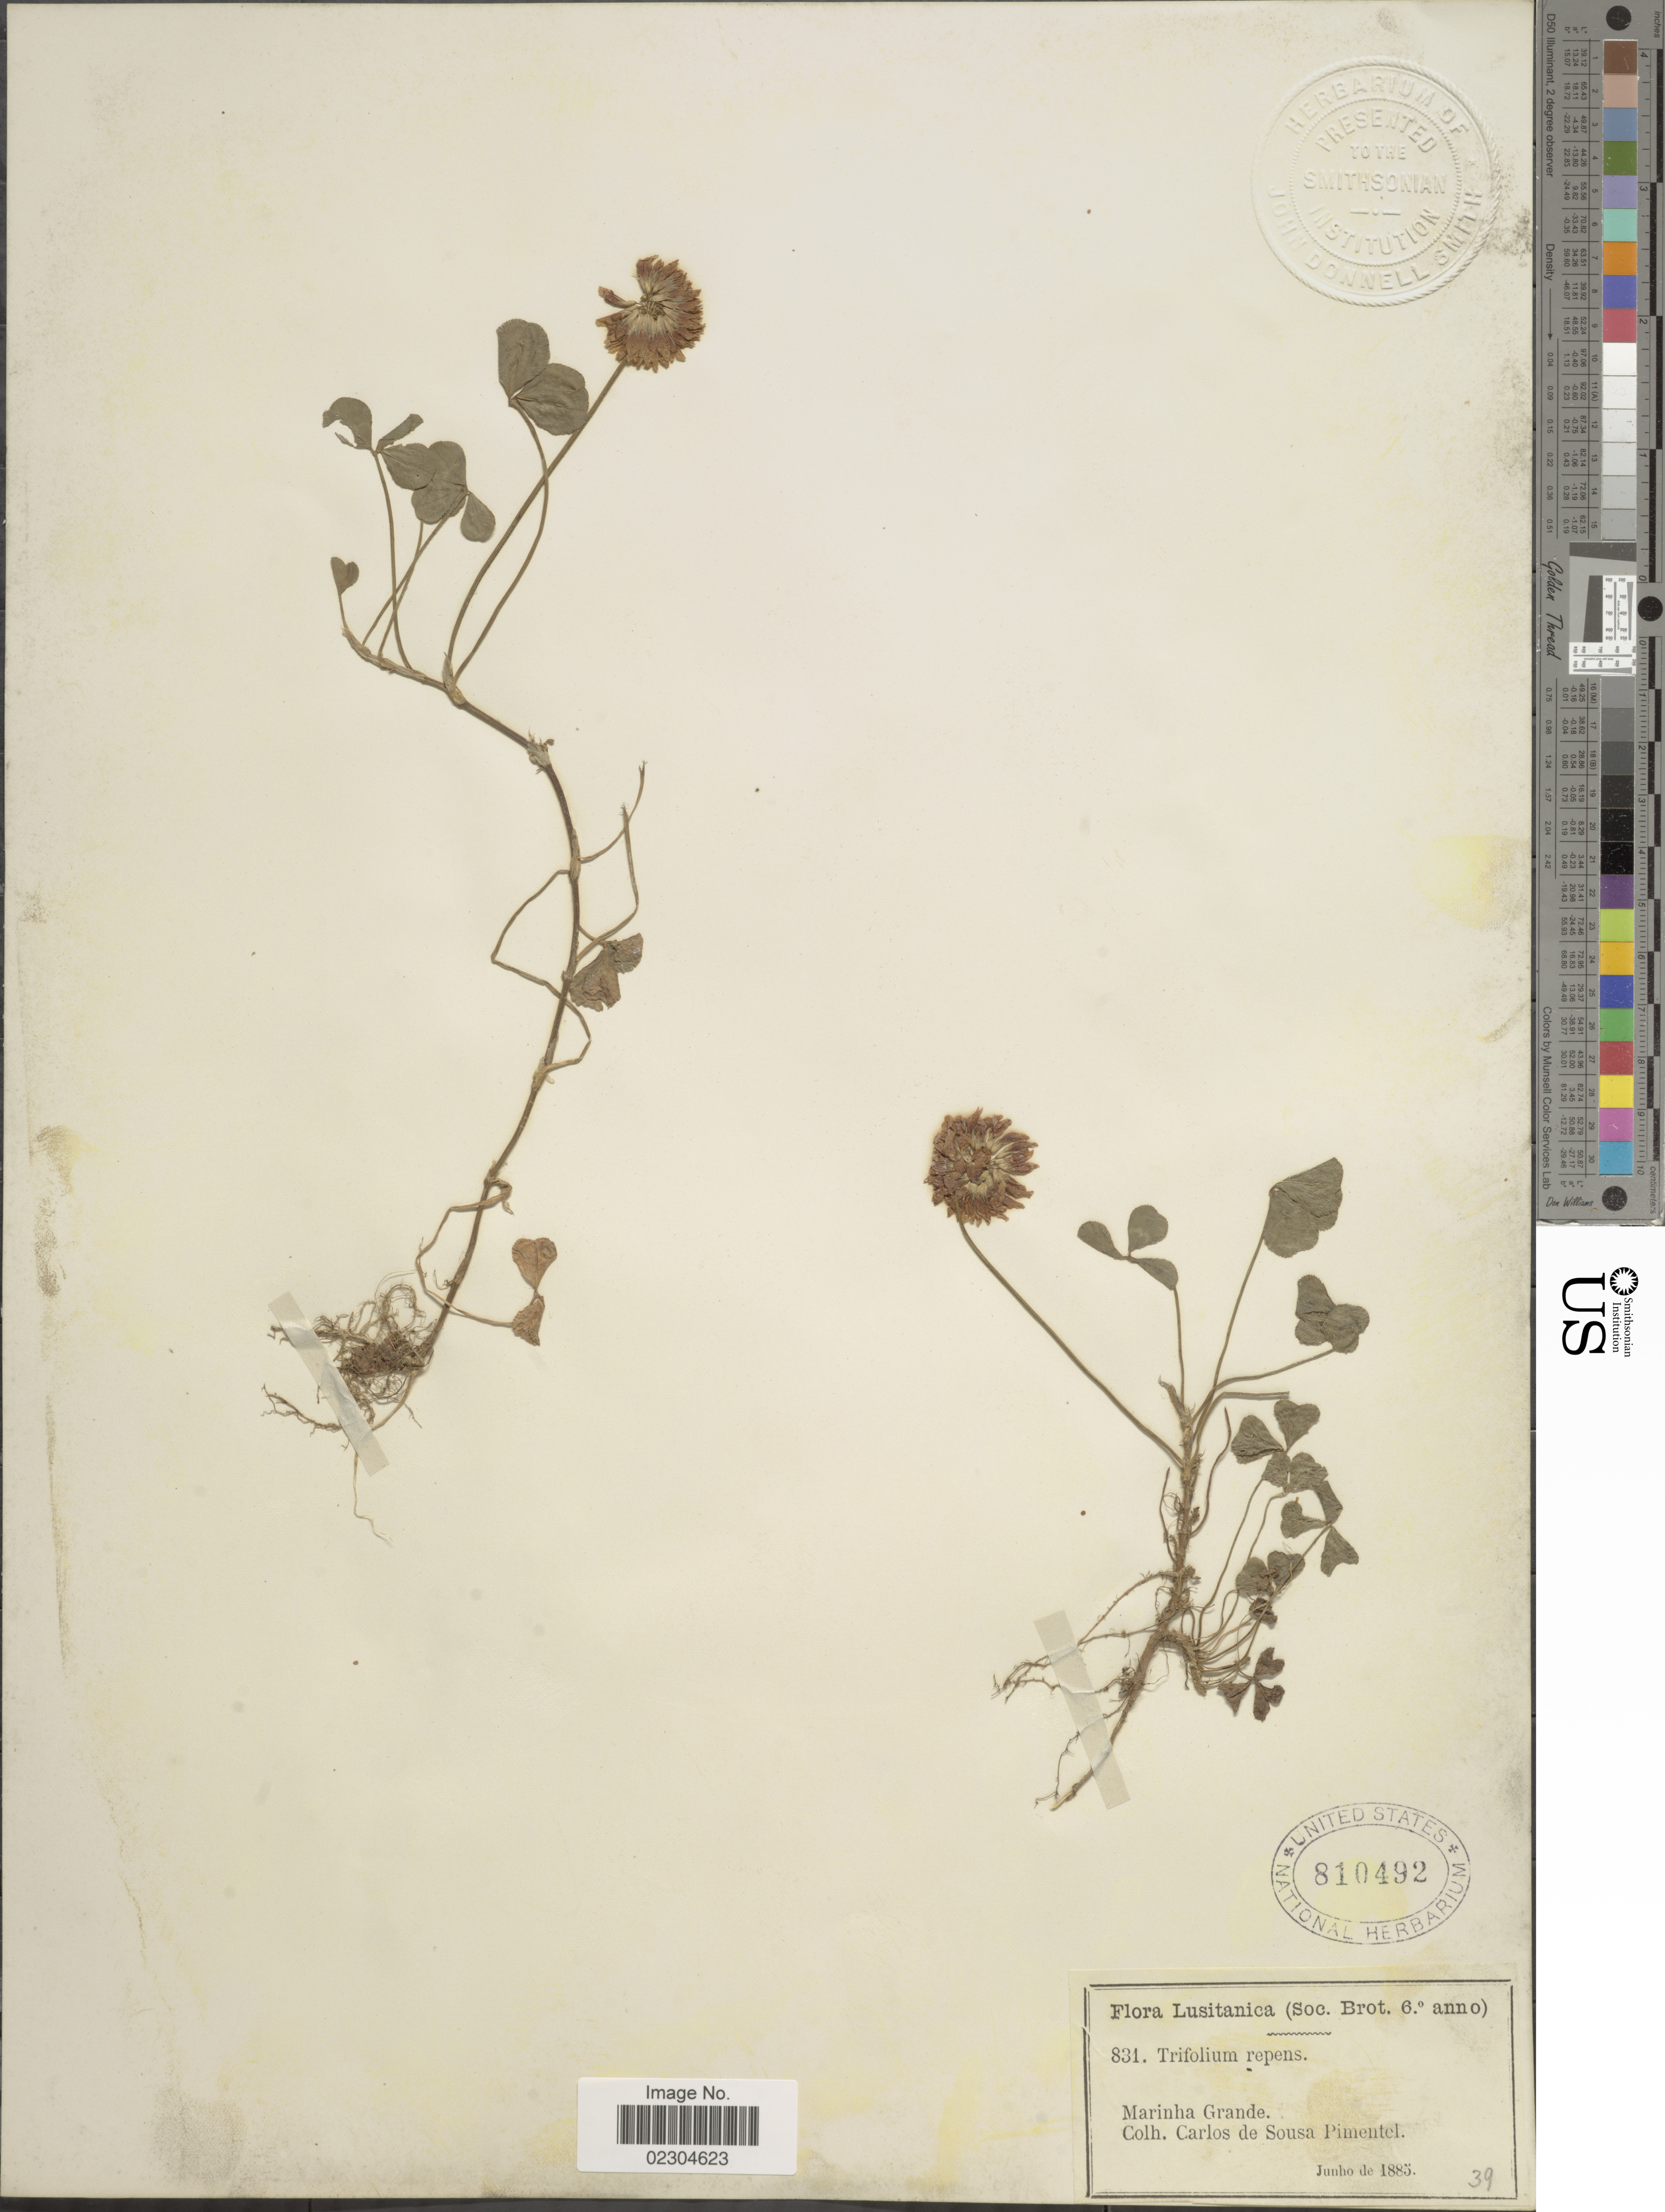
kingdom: Plantae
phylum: Tracheophyta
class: Magnoliopsida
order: Fabales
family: Fabaceae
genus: Trifolium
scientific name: Trifolium repens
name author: L.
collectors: C. Sousa Pimentel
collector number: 831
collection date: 1885-06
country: Portugal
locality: Marinha Grande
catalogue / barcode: US 810492